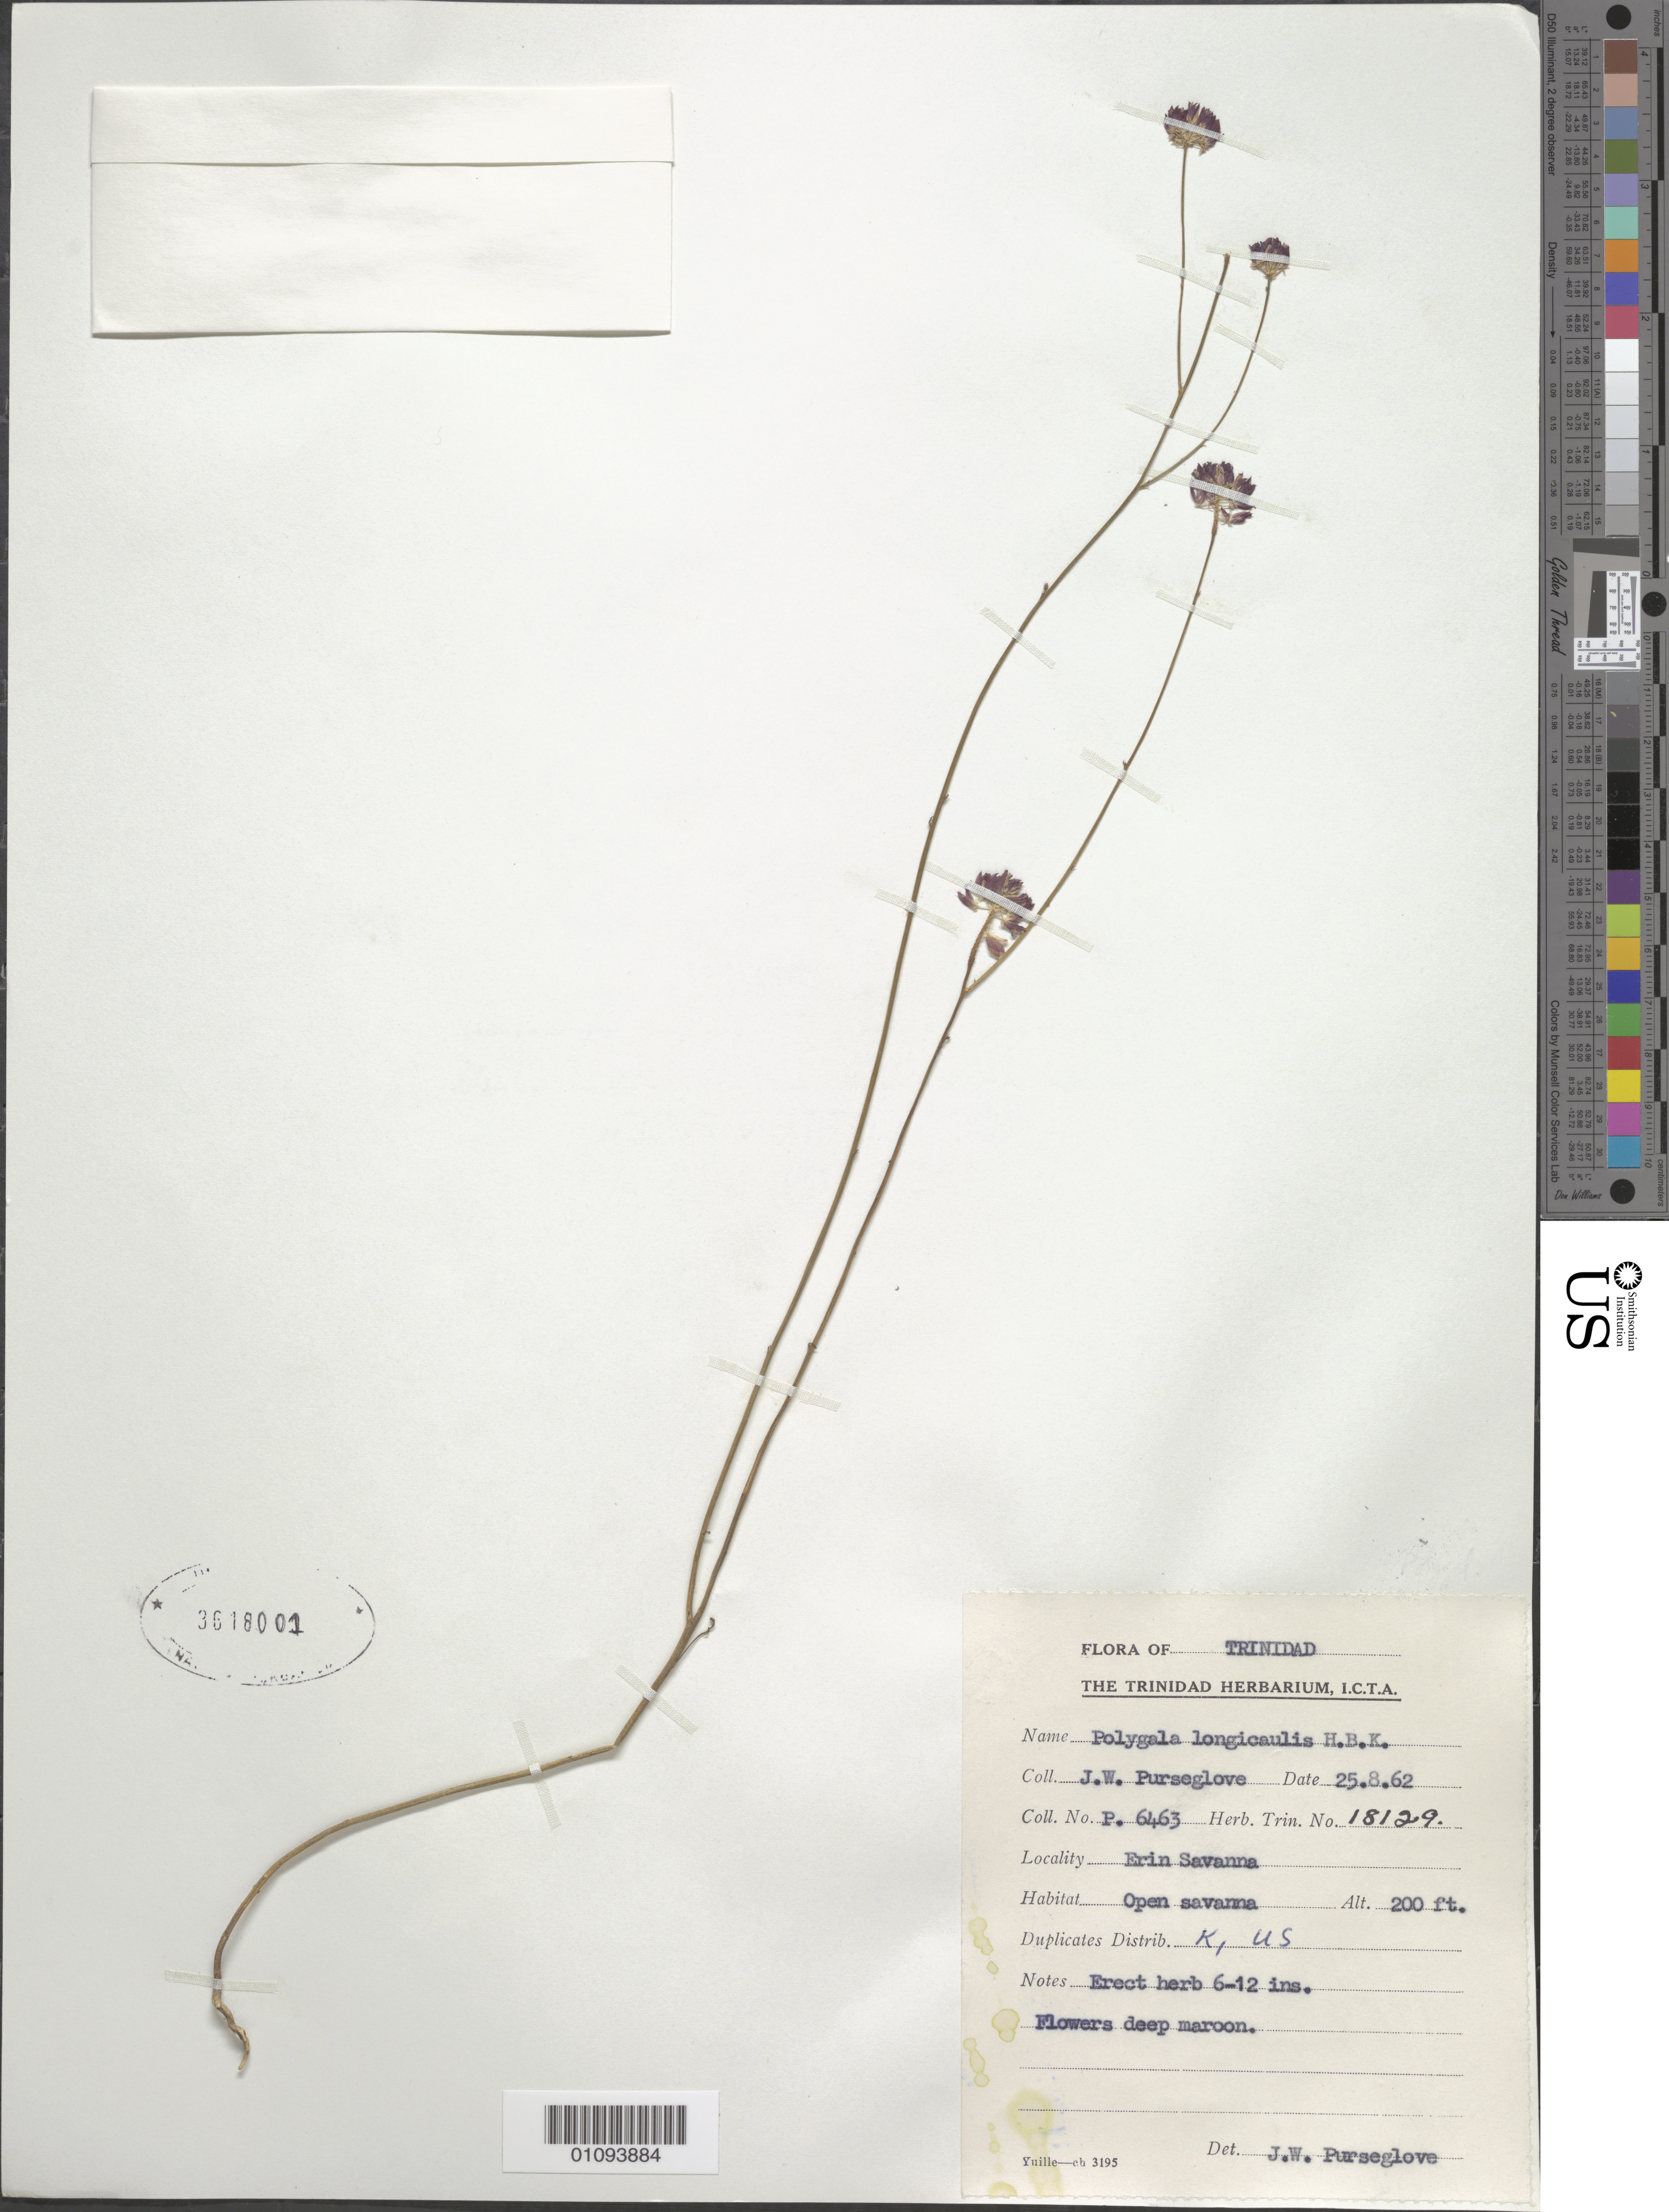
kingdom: Plantae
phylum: Tracheophyta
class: Magnoliopsida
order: Fabales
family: Polygalaceae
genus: Polygala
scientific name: Polygala longicaulis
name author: Kunth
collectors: J. Purseglove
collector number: P.6463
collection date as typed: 25 Aug 1962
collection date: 1962-08-25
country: Trinidad and Tobago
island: Trinidad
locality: Erin Savanna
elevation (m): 61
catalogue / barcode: US 3618001